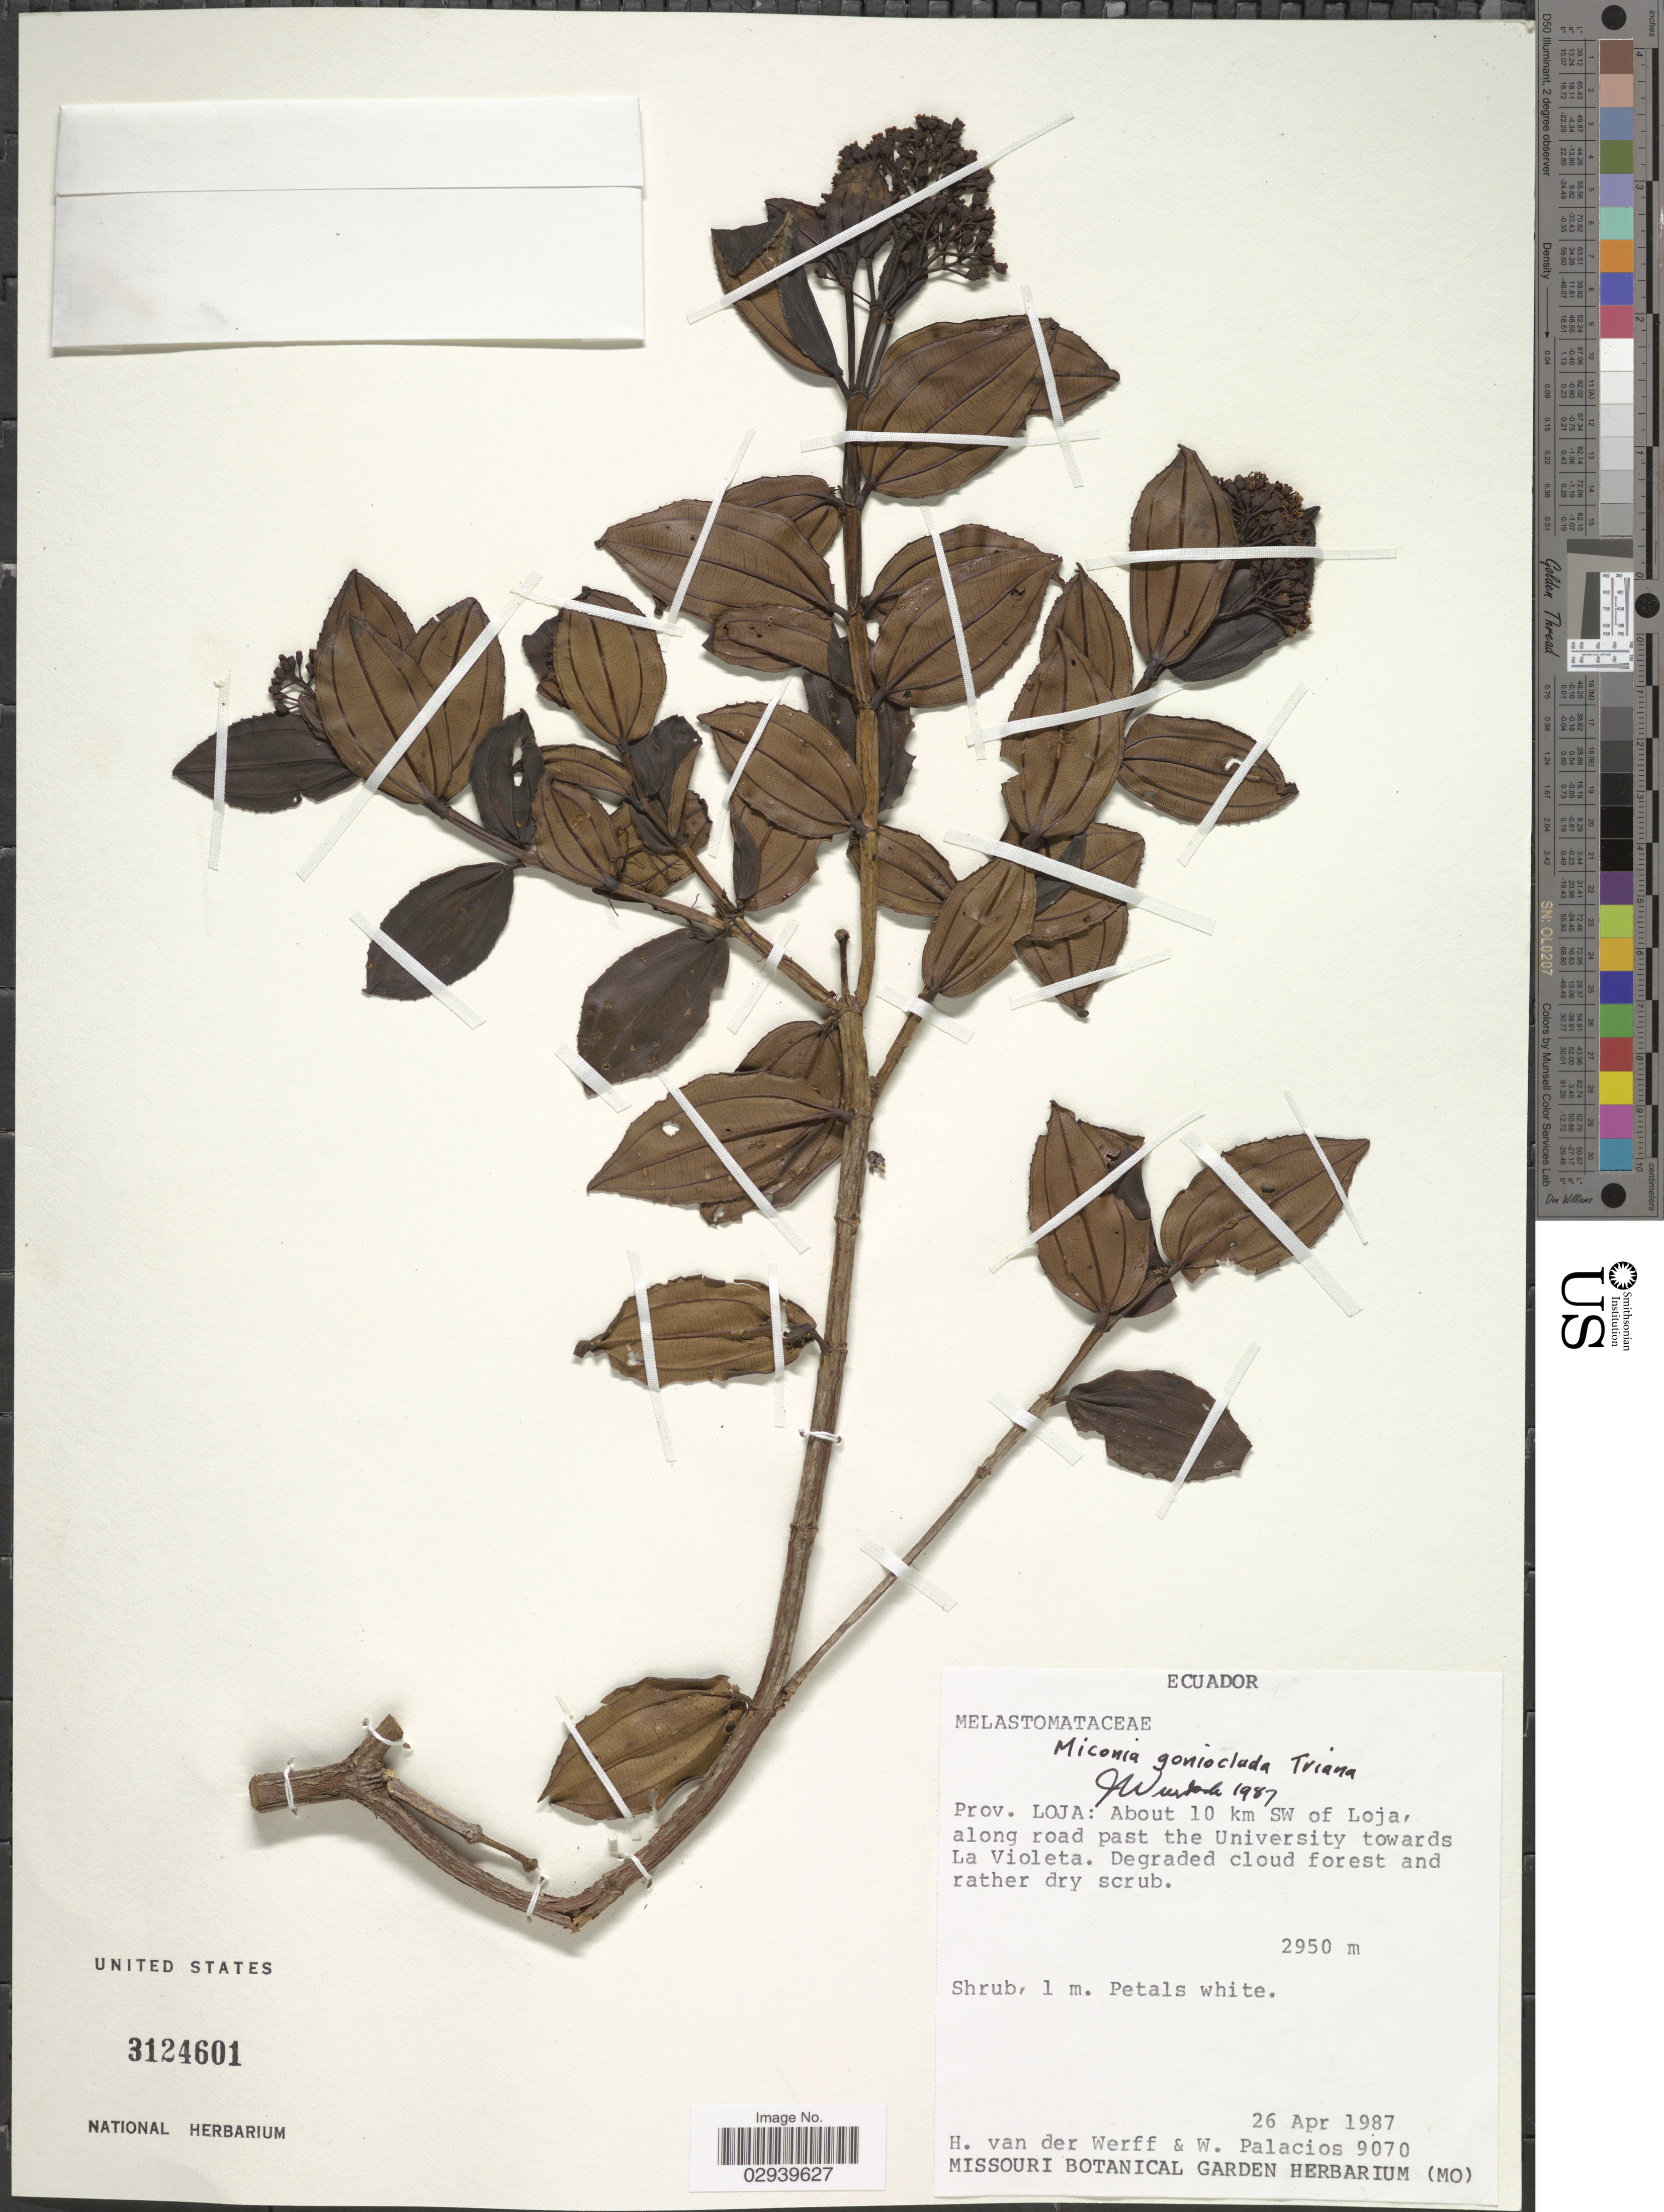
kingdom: Plantae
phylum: Tracheophyta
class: Magnoliopsida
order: Myrtales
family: Melastomataceae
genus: Miconia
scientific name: Miconia gonioclada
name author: Triana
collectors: H. van der Werff & W. Palacios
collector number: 9070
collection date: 1987-04-26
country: Ecuador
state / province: Loja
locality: About 10 km SW of Loja, along road past the University towards La Violeta.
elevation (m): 2950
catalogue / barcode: US 3124601